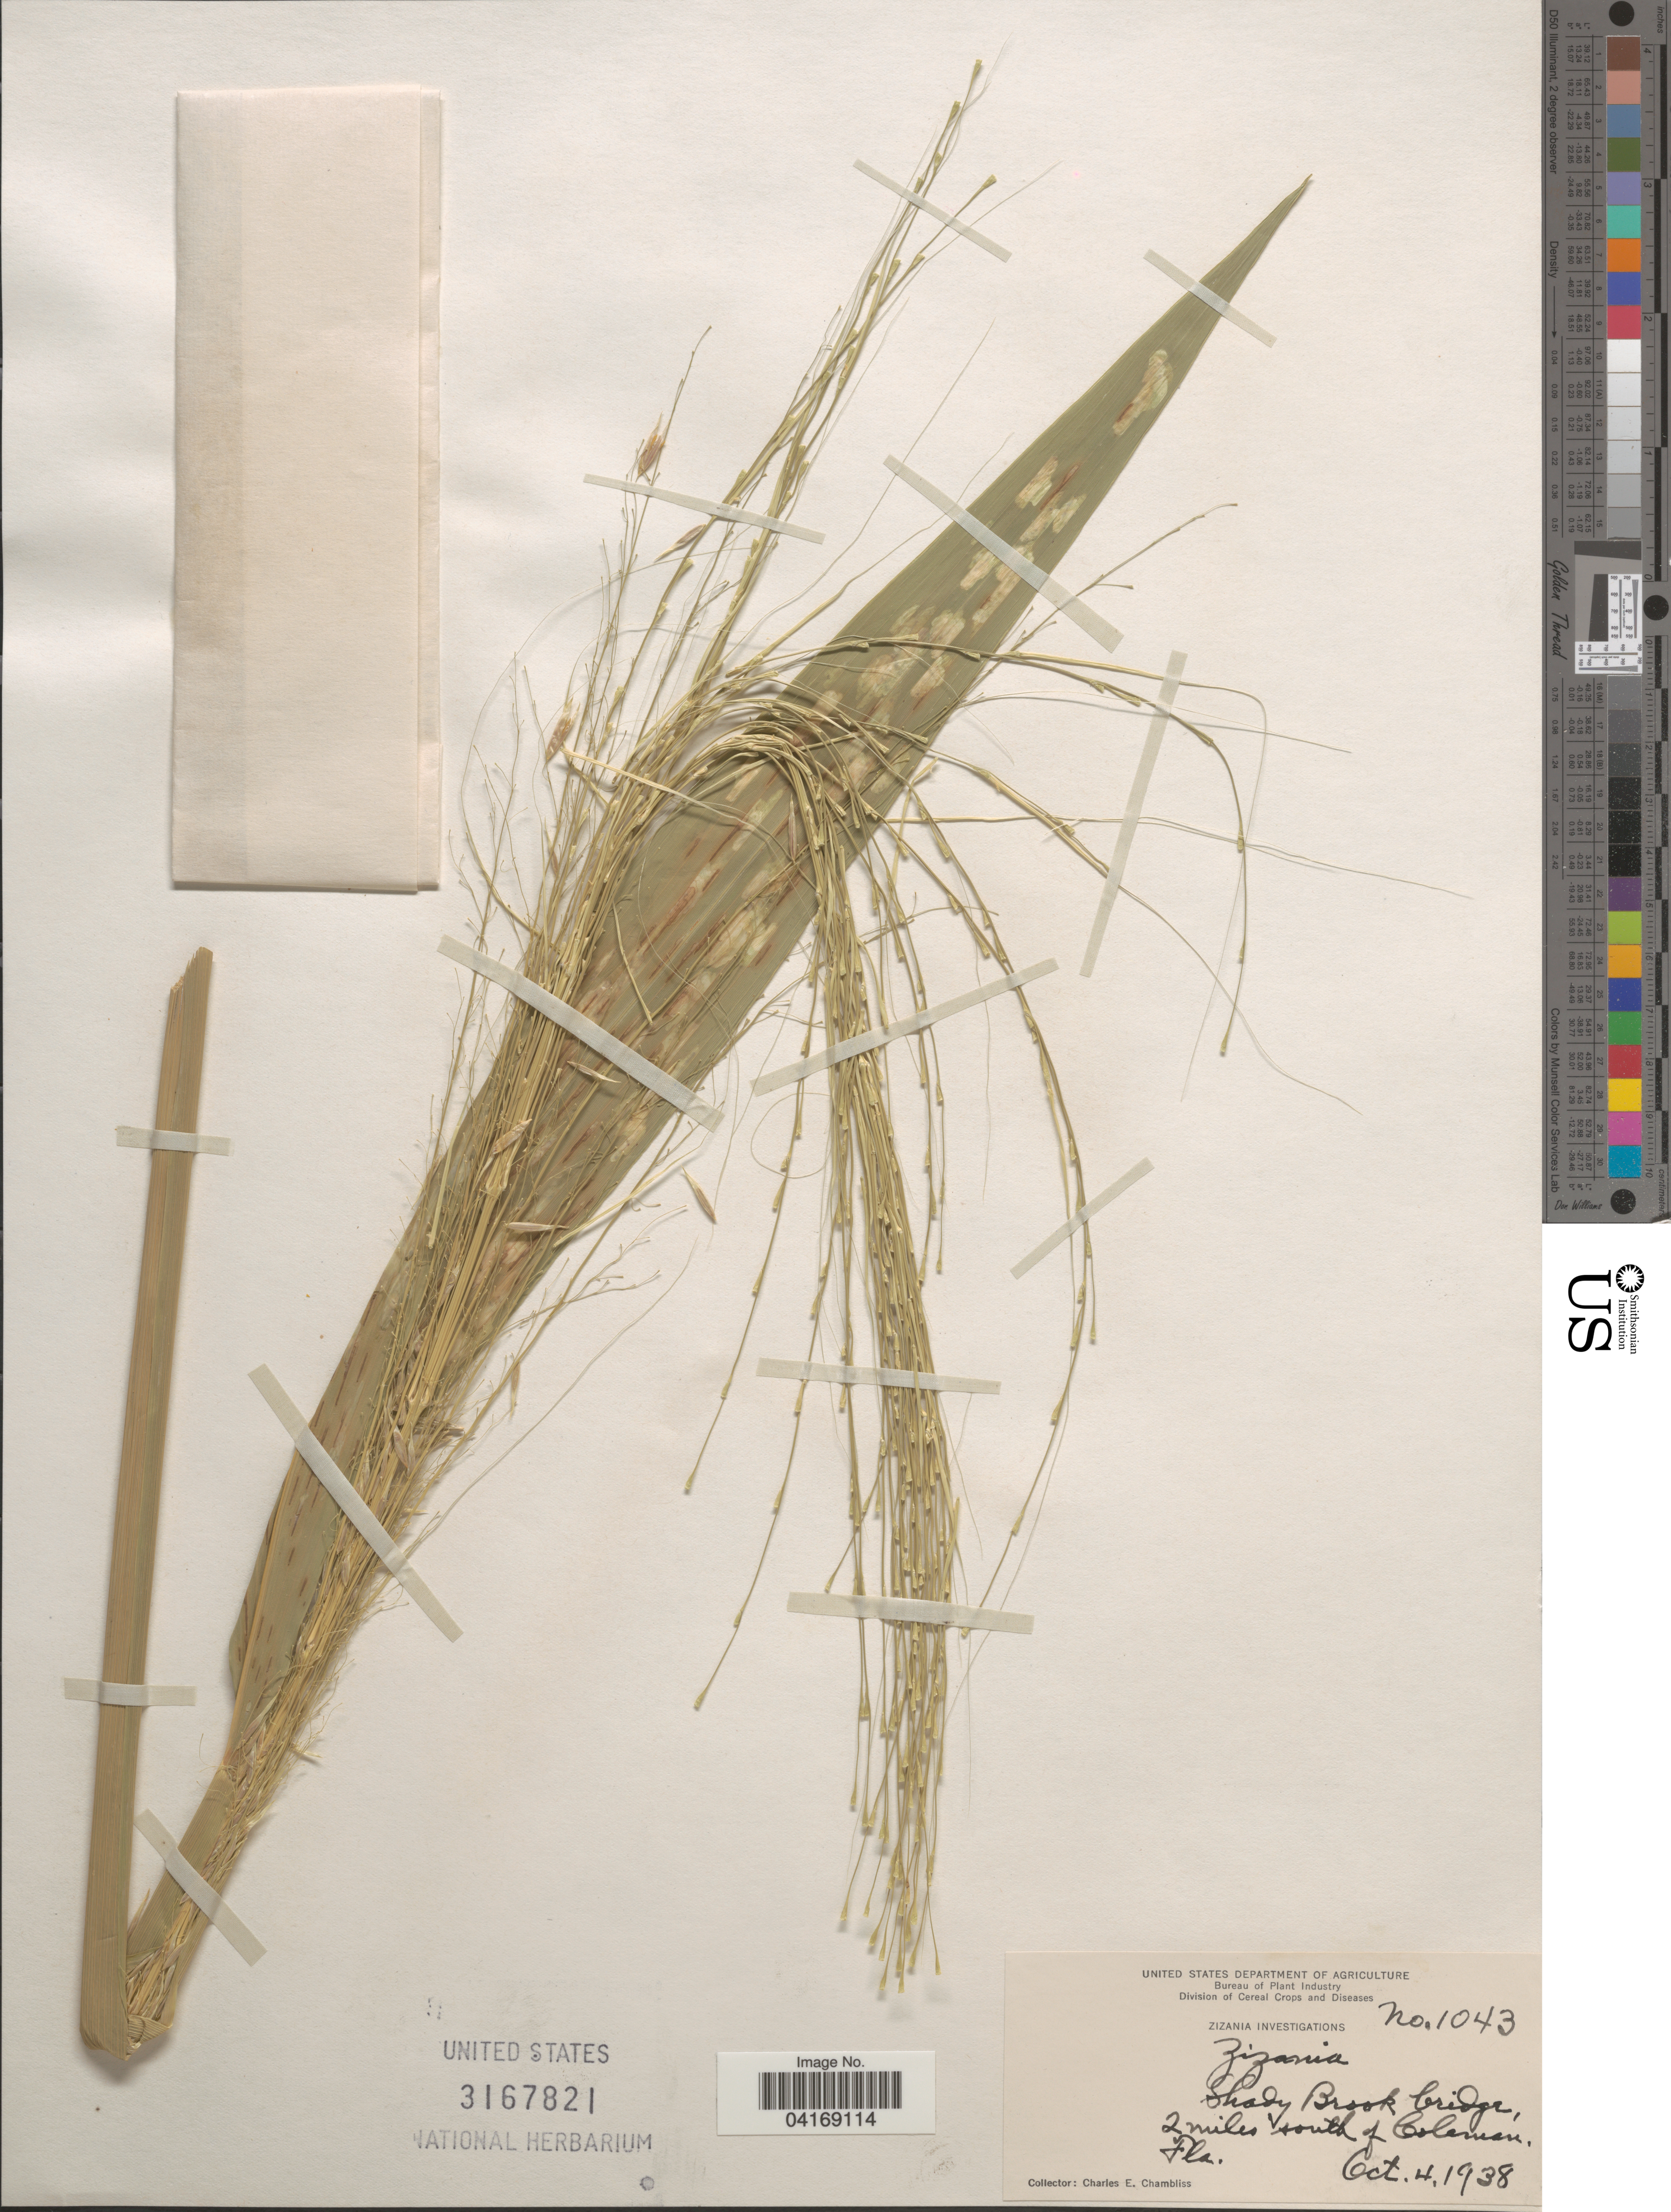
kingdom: Plantae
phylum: Tracheophyta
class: Liliopsida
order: Poales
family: Poaceae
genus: Zizania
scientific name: Zizania sp.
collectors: C. Chambliss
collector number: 1043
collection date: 1938-10-04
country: United States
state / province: Florida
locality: Shady Brook bridge. 2 miles south of Coleman.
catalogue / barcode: US 3167821